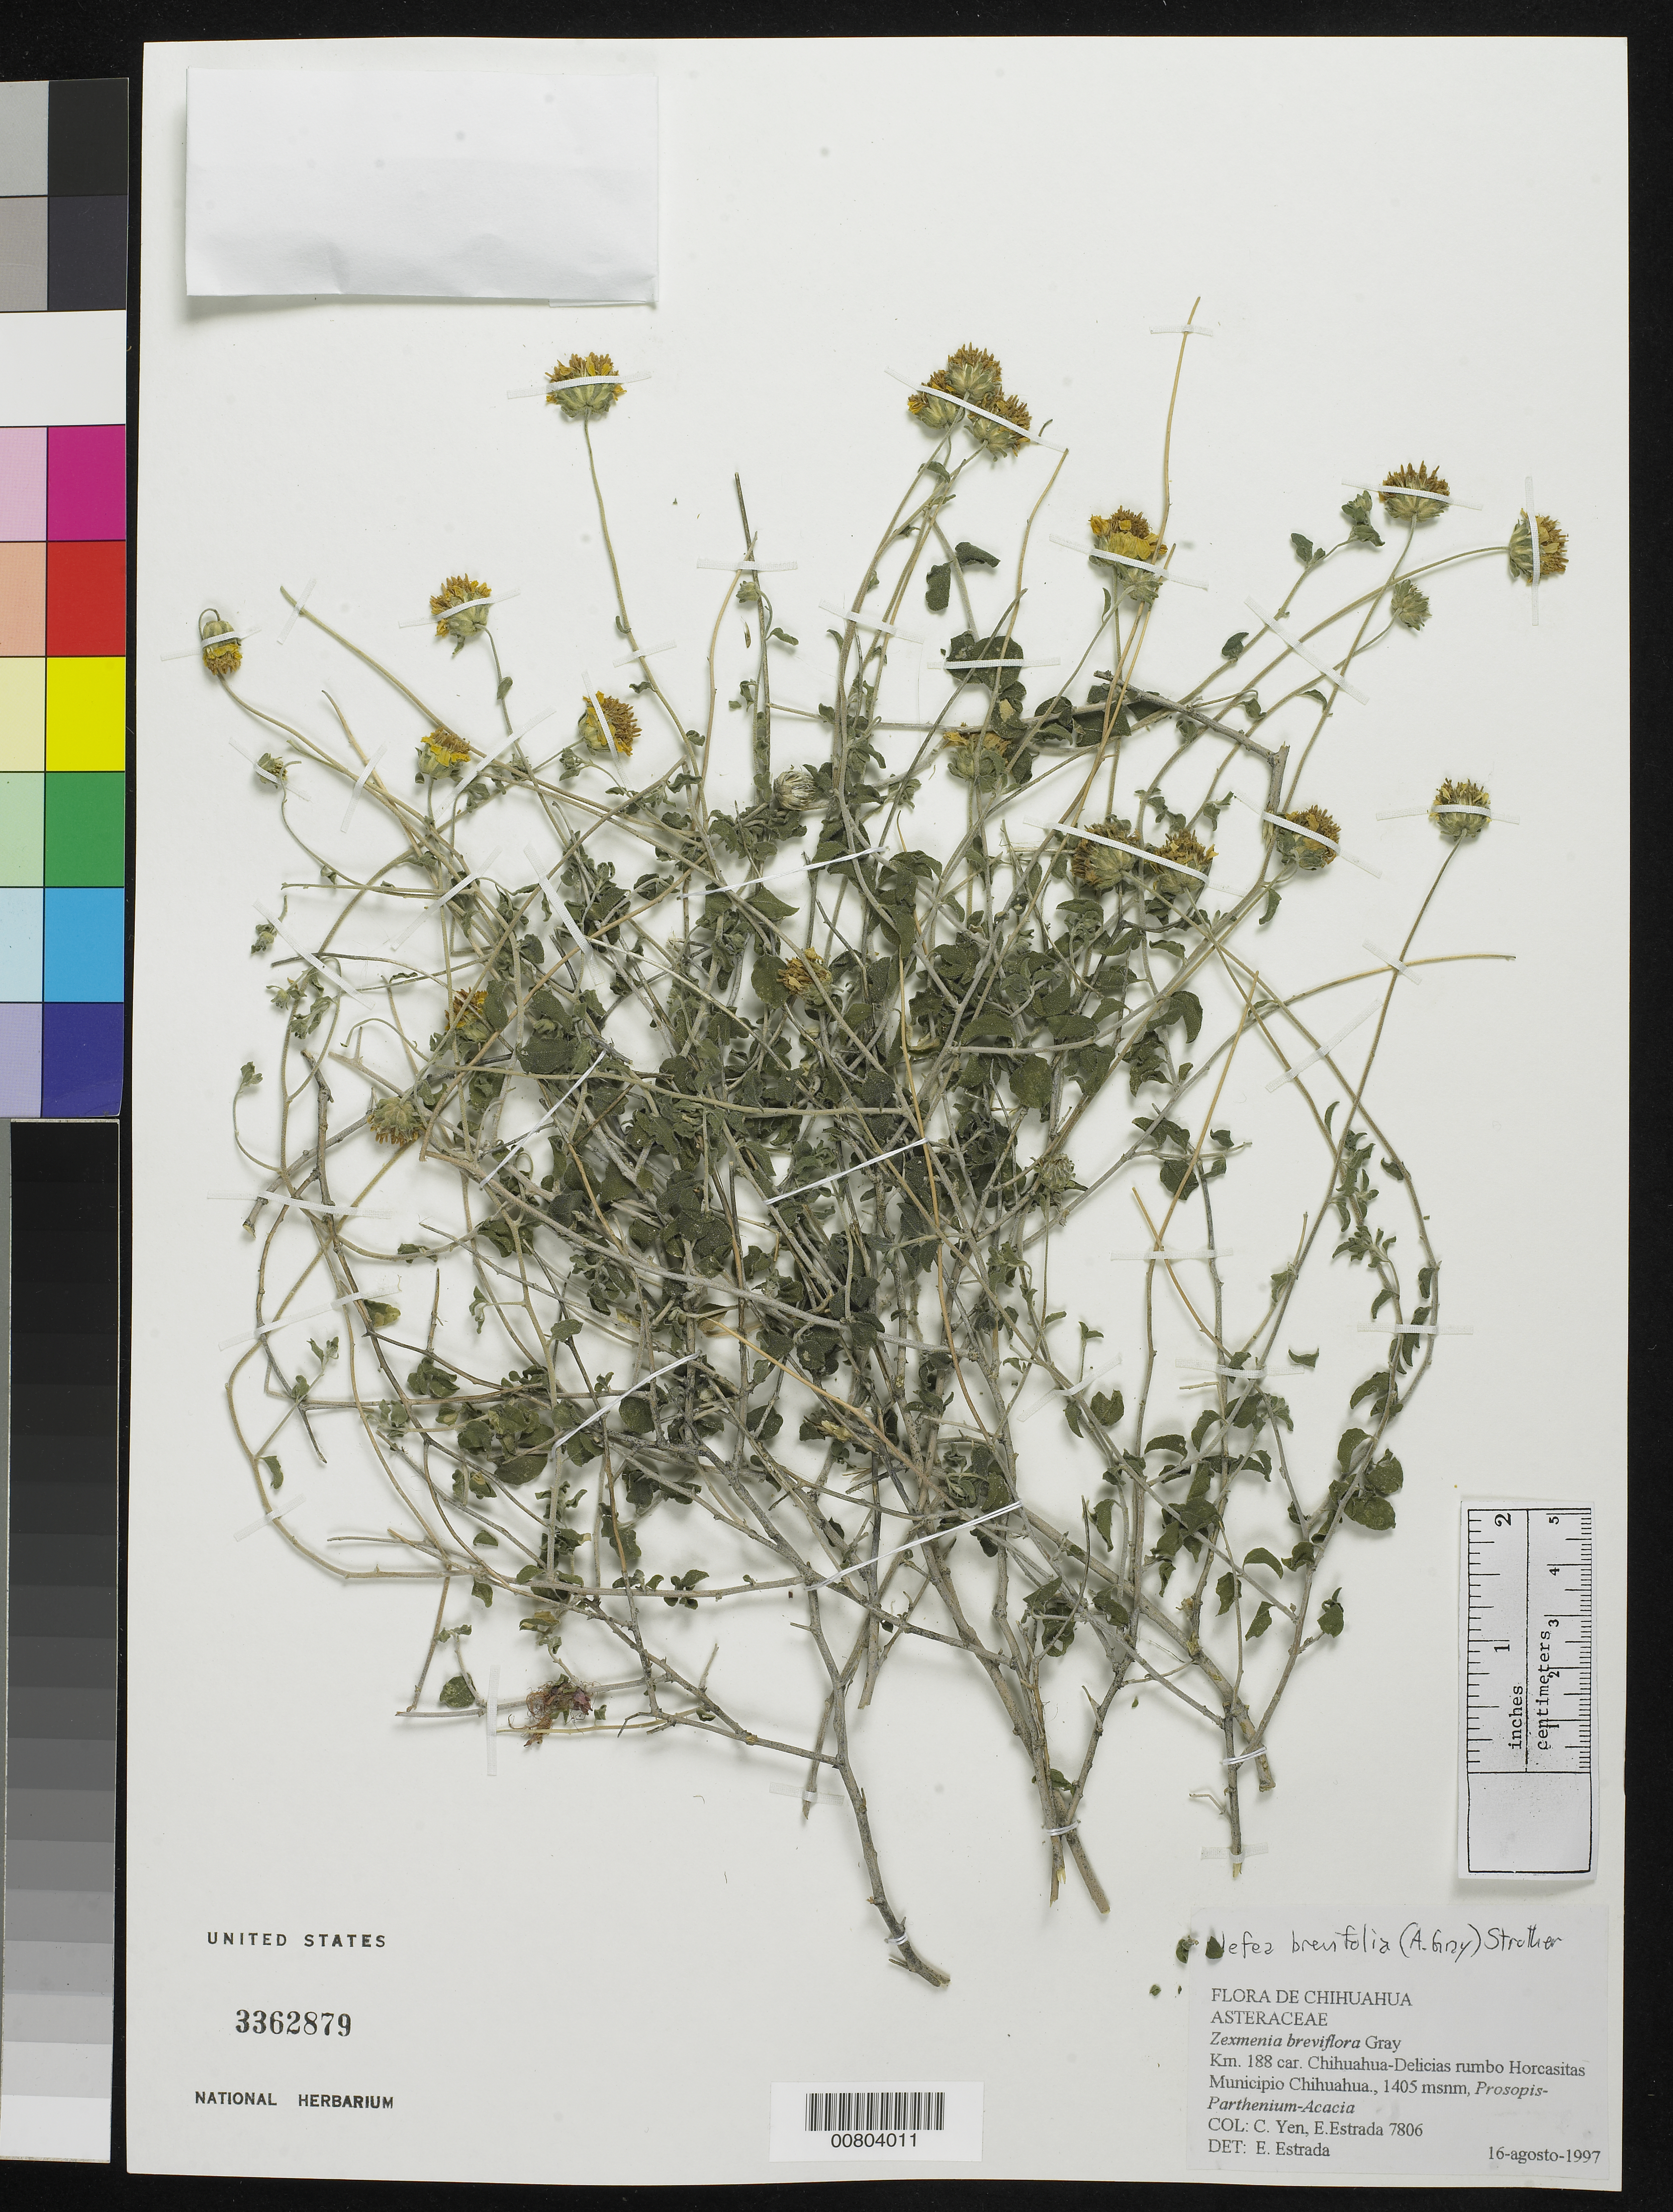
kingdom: Plantae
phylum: Tracheophyta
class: Magnoliopsida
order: Asterales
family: Asteraceae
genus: Jefea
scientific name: Jefea brevifolia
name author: (A. Gray) Strother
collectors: Y. C. Yang & E. Estrada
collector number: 7806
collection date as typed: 16 Aug 1997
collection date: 1997-08-16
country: Mexico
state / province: Chihuahua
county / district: Chihuahua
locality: Km 188 car. Chihuahua-Delicias rumbo Horcasitas.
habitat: Prosopis-Parthenium-Acacia.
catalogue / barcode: US 3362879